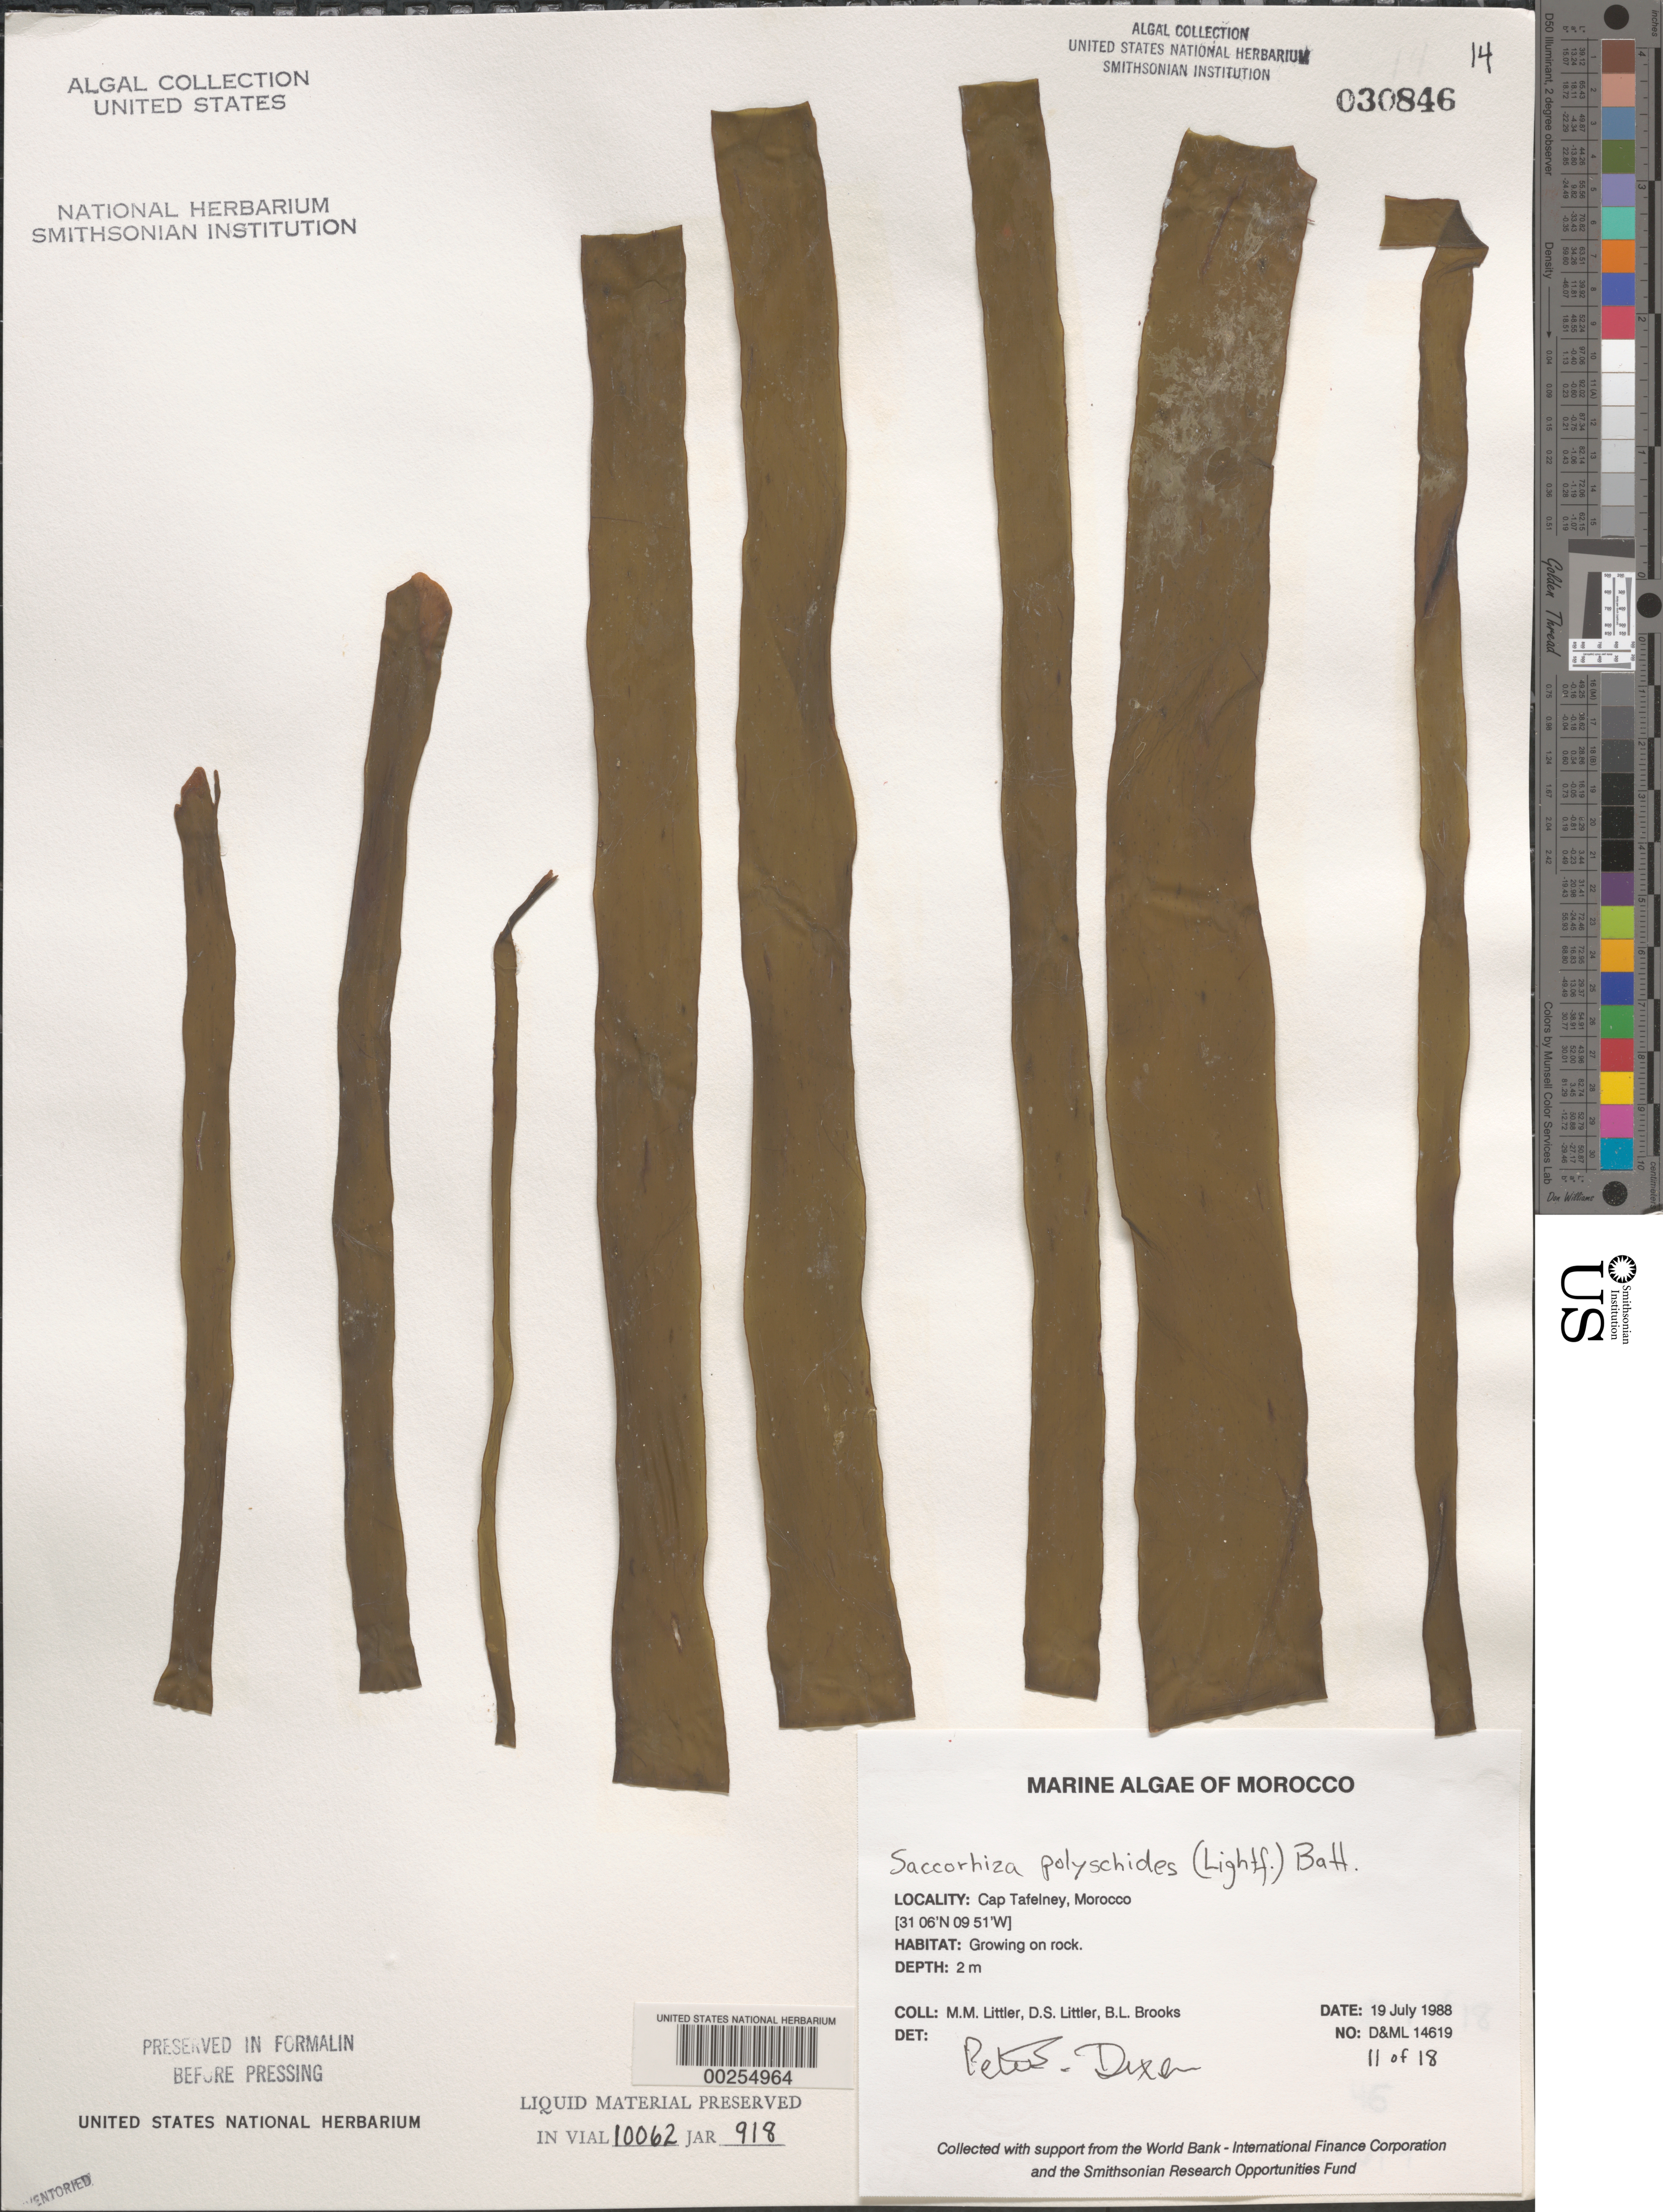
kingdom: Chromista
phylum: Foraminifera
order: Astrorhizida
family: Hyperamminidae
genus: Saccorhiza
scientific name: Saccorhiza polyschides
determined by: Dixon, P. S.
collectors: M. M. Littler, D. S. Littler & B. Brooks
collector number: D&ML 14619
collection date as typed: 19 Jul 1988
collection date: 1988-07-19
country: Morocco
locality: Cap Tafelney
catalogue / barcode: US 30846